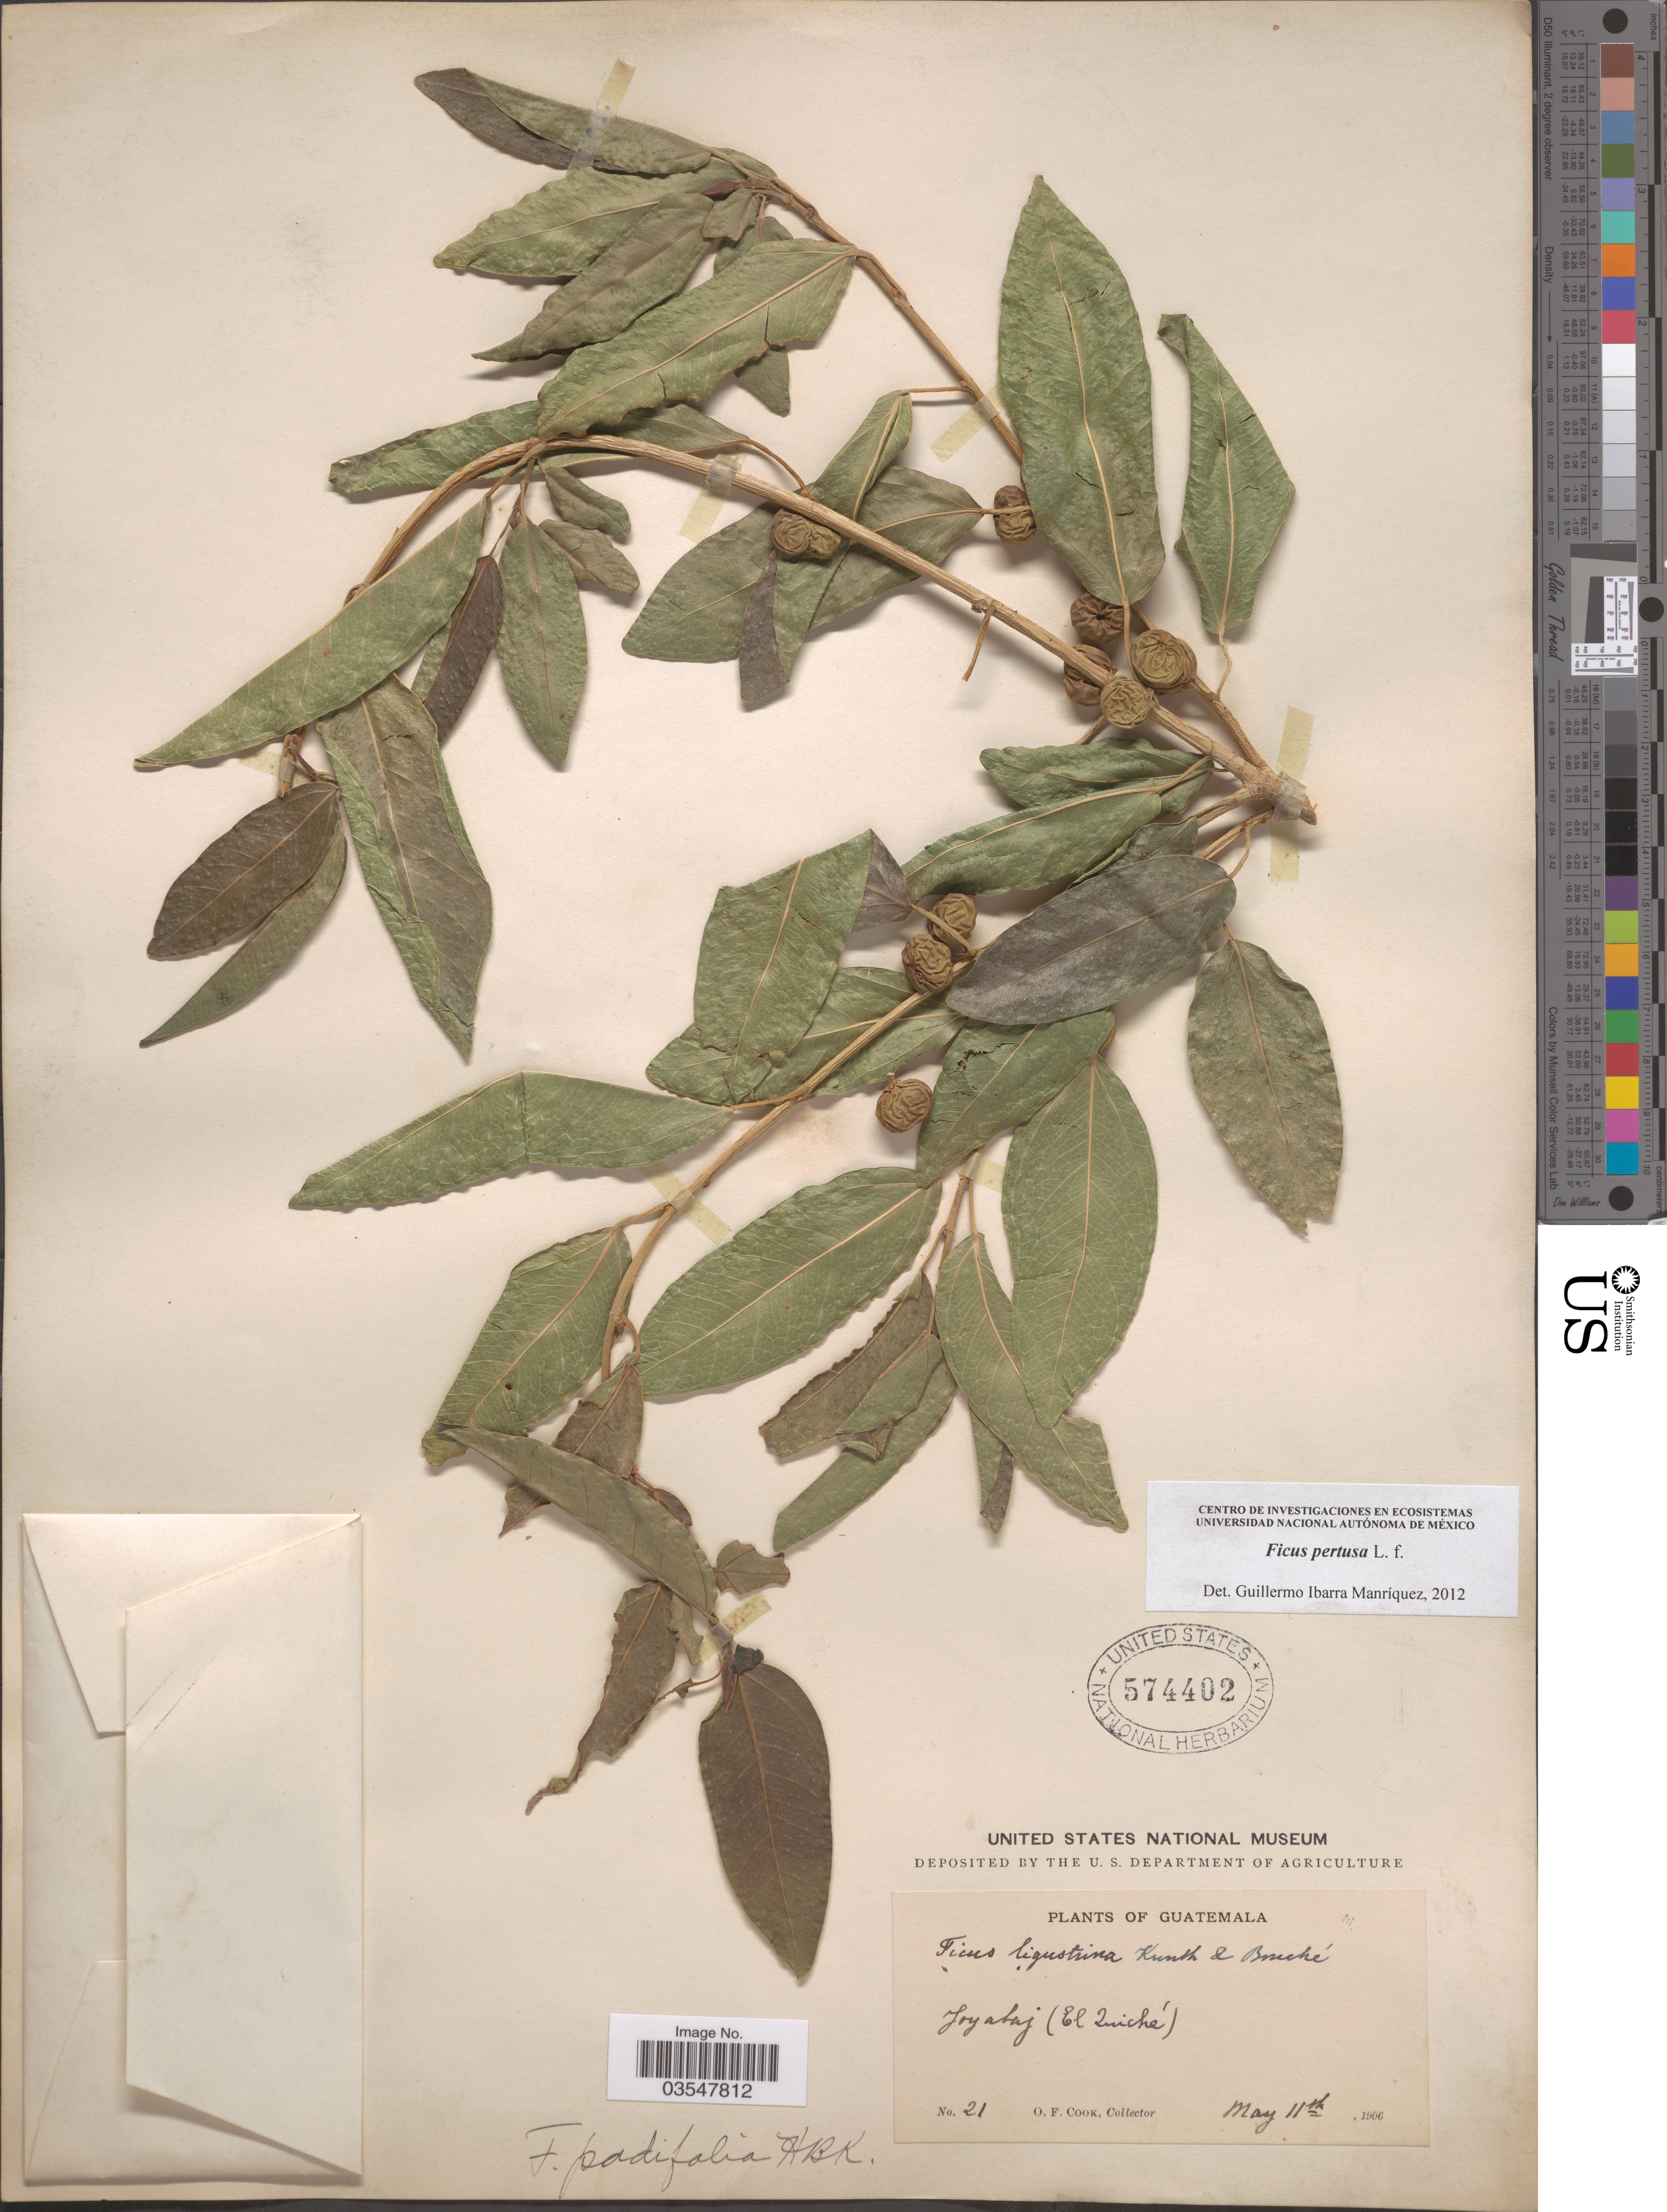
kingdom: Plantae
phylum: Tracheophyta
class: Magnoliopsida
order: Rosales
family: Moraceae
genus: Ficus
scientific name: Ficus pertusa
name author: L. f.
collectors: O. F. Cook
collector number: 21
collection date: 1906-05-11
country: Guatemala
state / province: El Quiche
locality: Joyabaj (El Quiché).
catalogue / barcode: US 574402